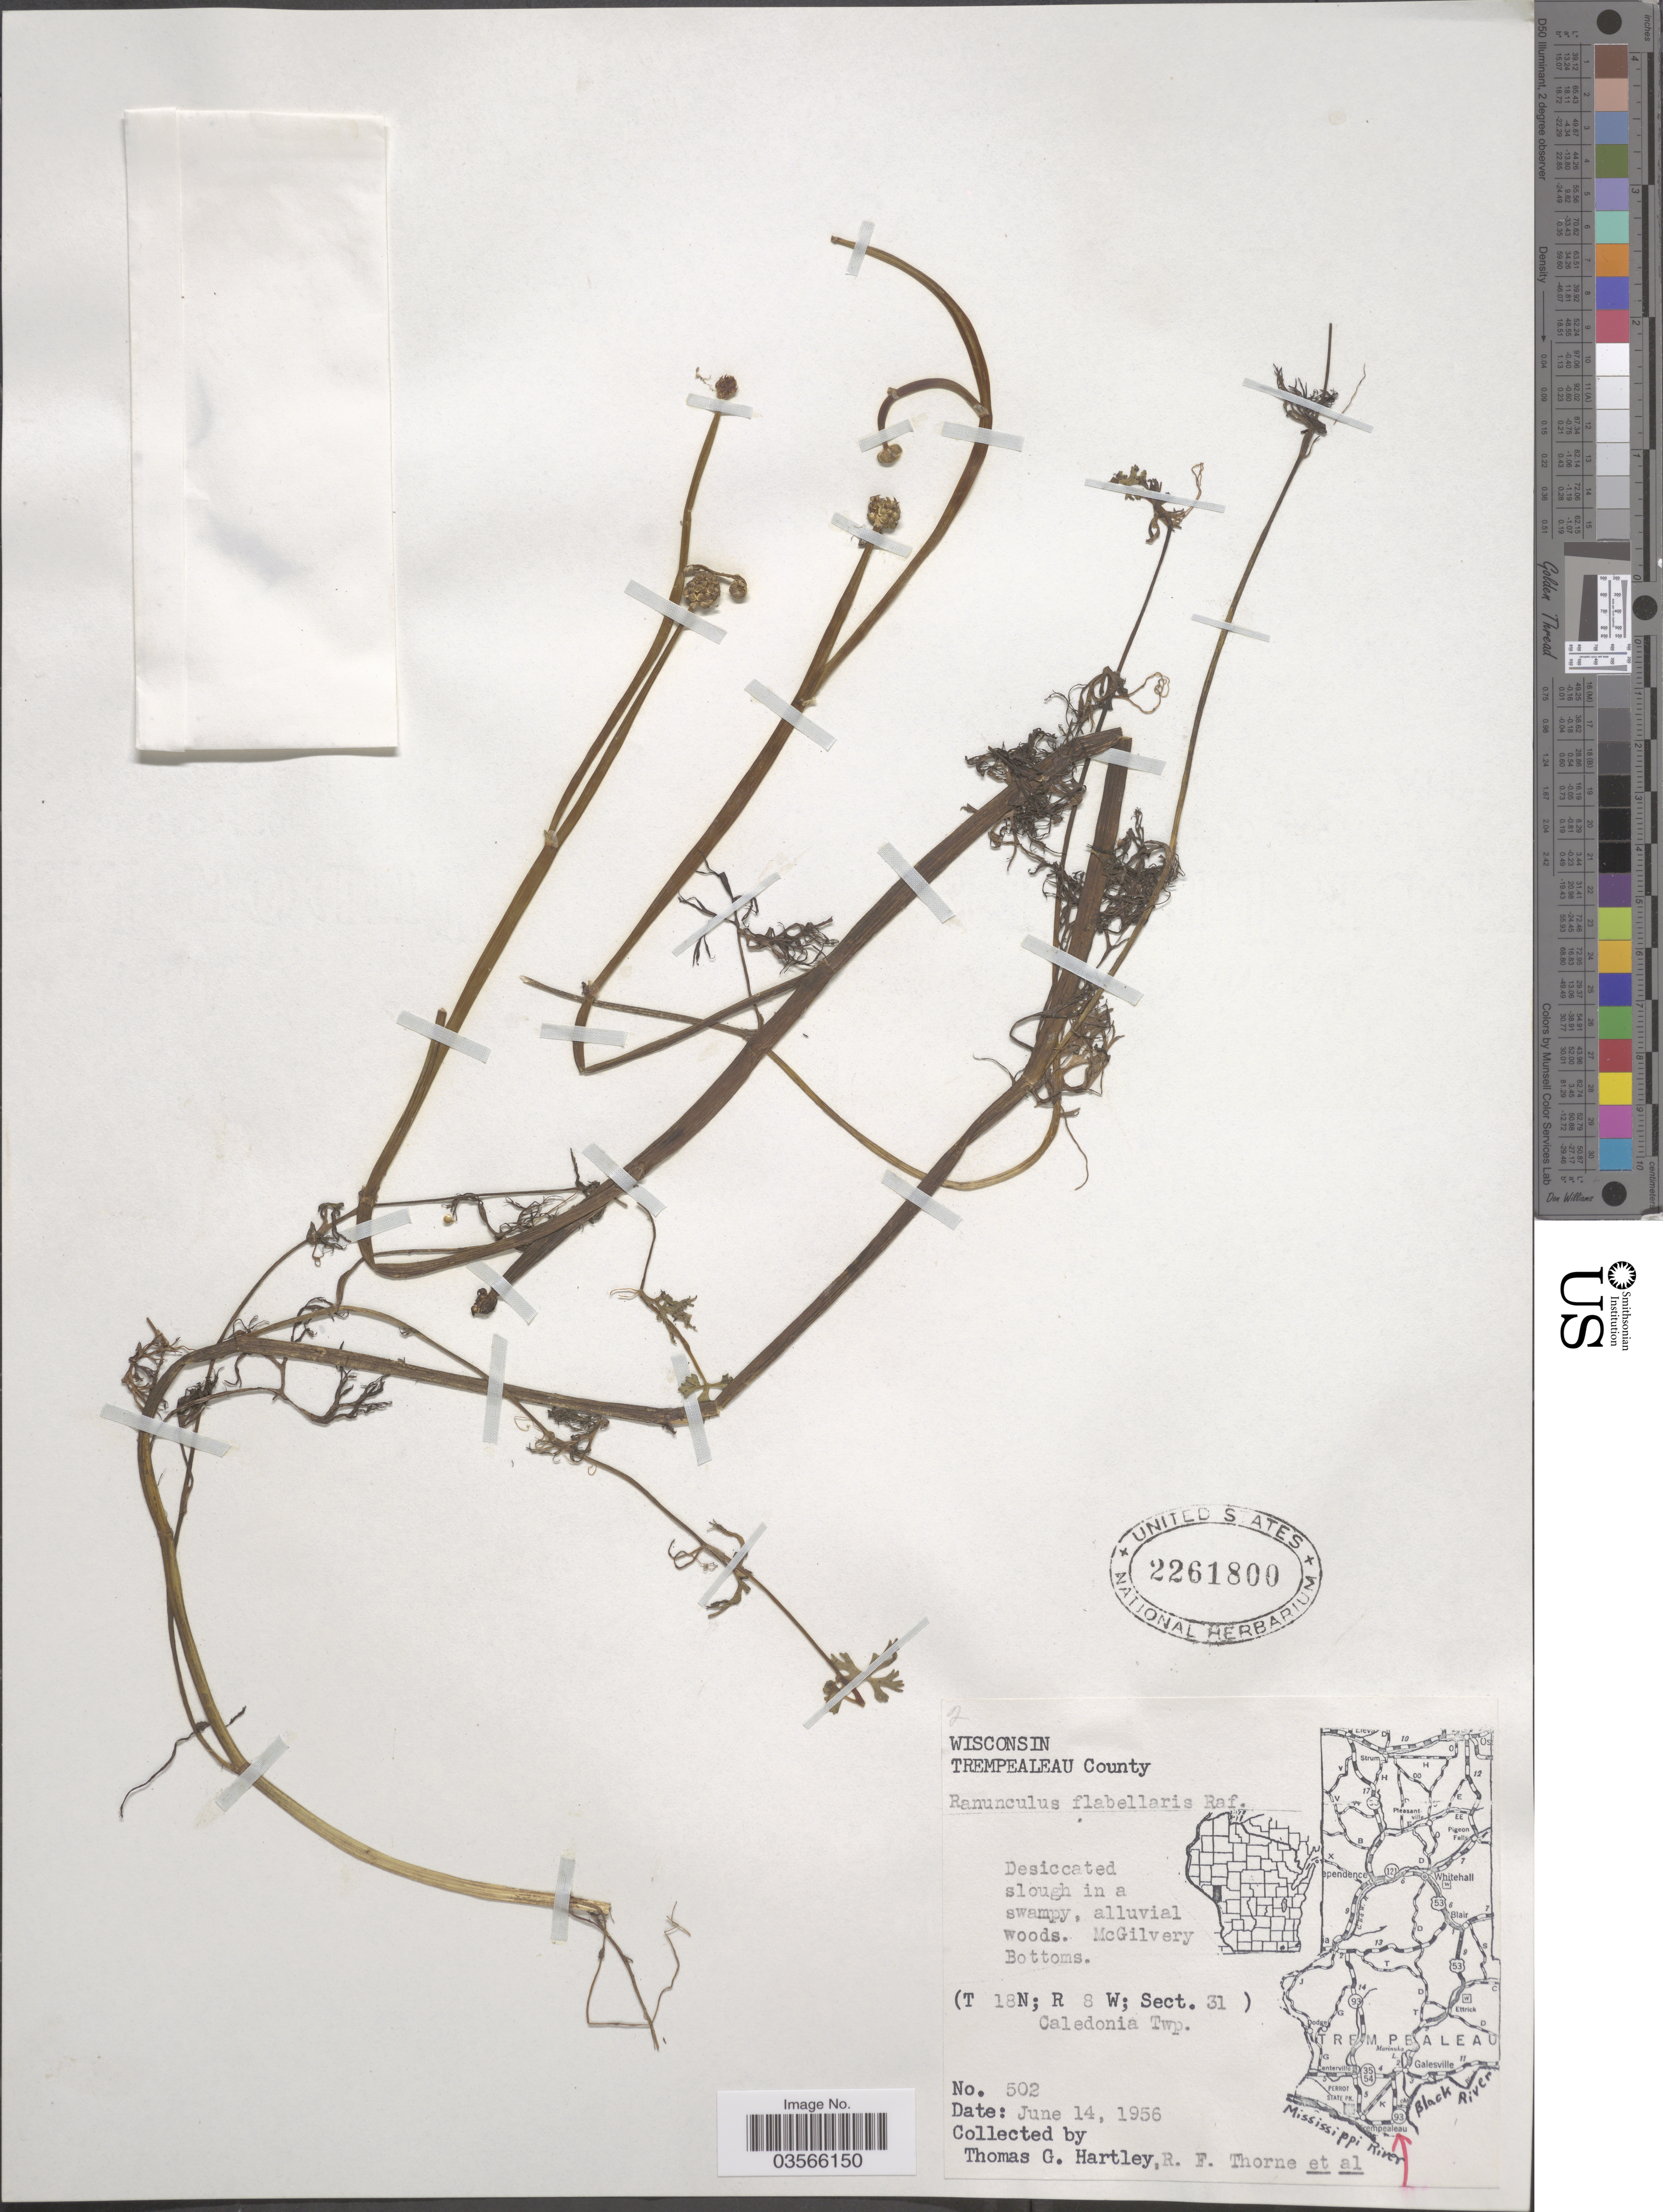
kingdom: Plantae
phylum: Tracheophyta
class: Magnoliopsida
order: Ranunculales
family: Ranunculaceae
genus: Ranunculus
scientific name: Ranunculus flabellaris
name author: Raf.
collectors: T. G. Hartley, R. Thorne & et al.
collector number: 502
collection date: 1956-06-14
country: United States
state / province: Wisconsin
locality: Trempealeau County. McGilvery Bottoms (T 18N; R 8 W; Sect. 31) Caledonia Twp.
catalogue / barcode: US 2261800